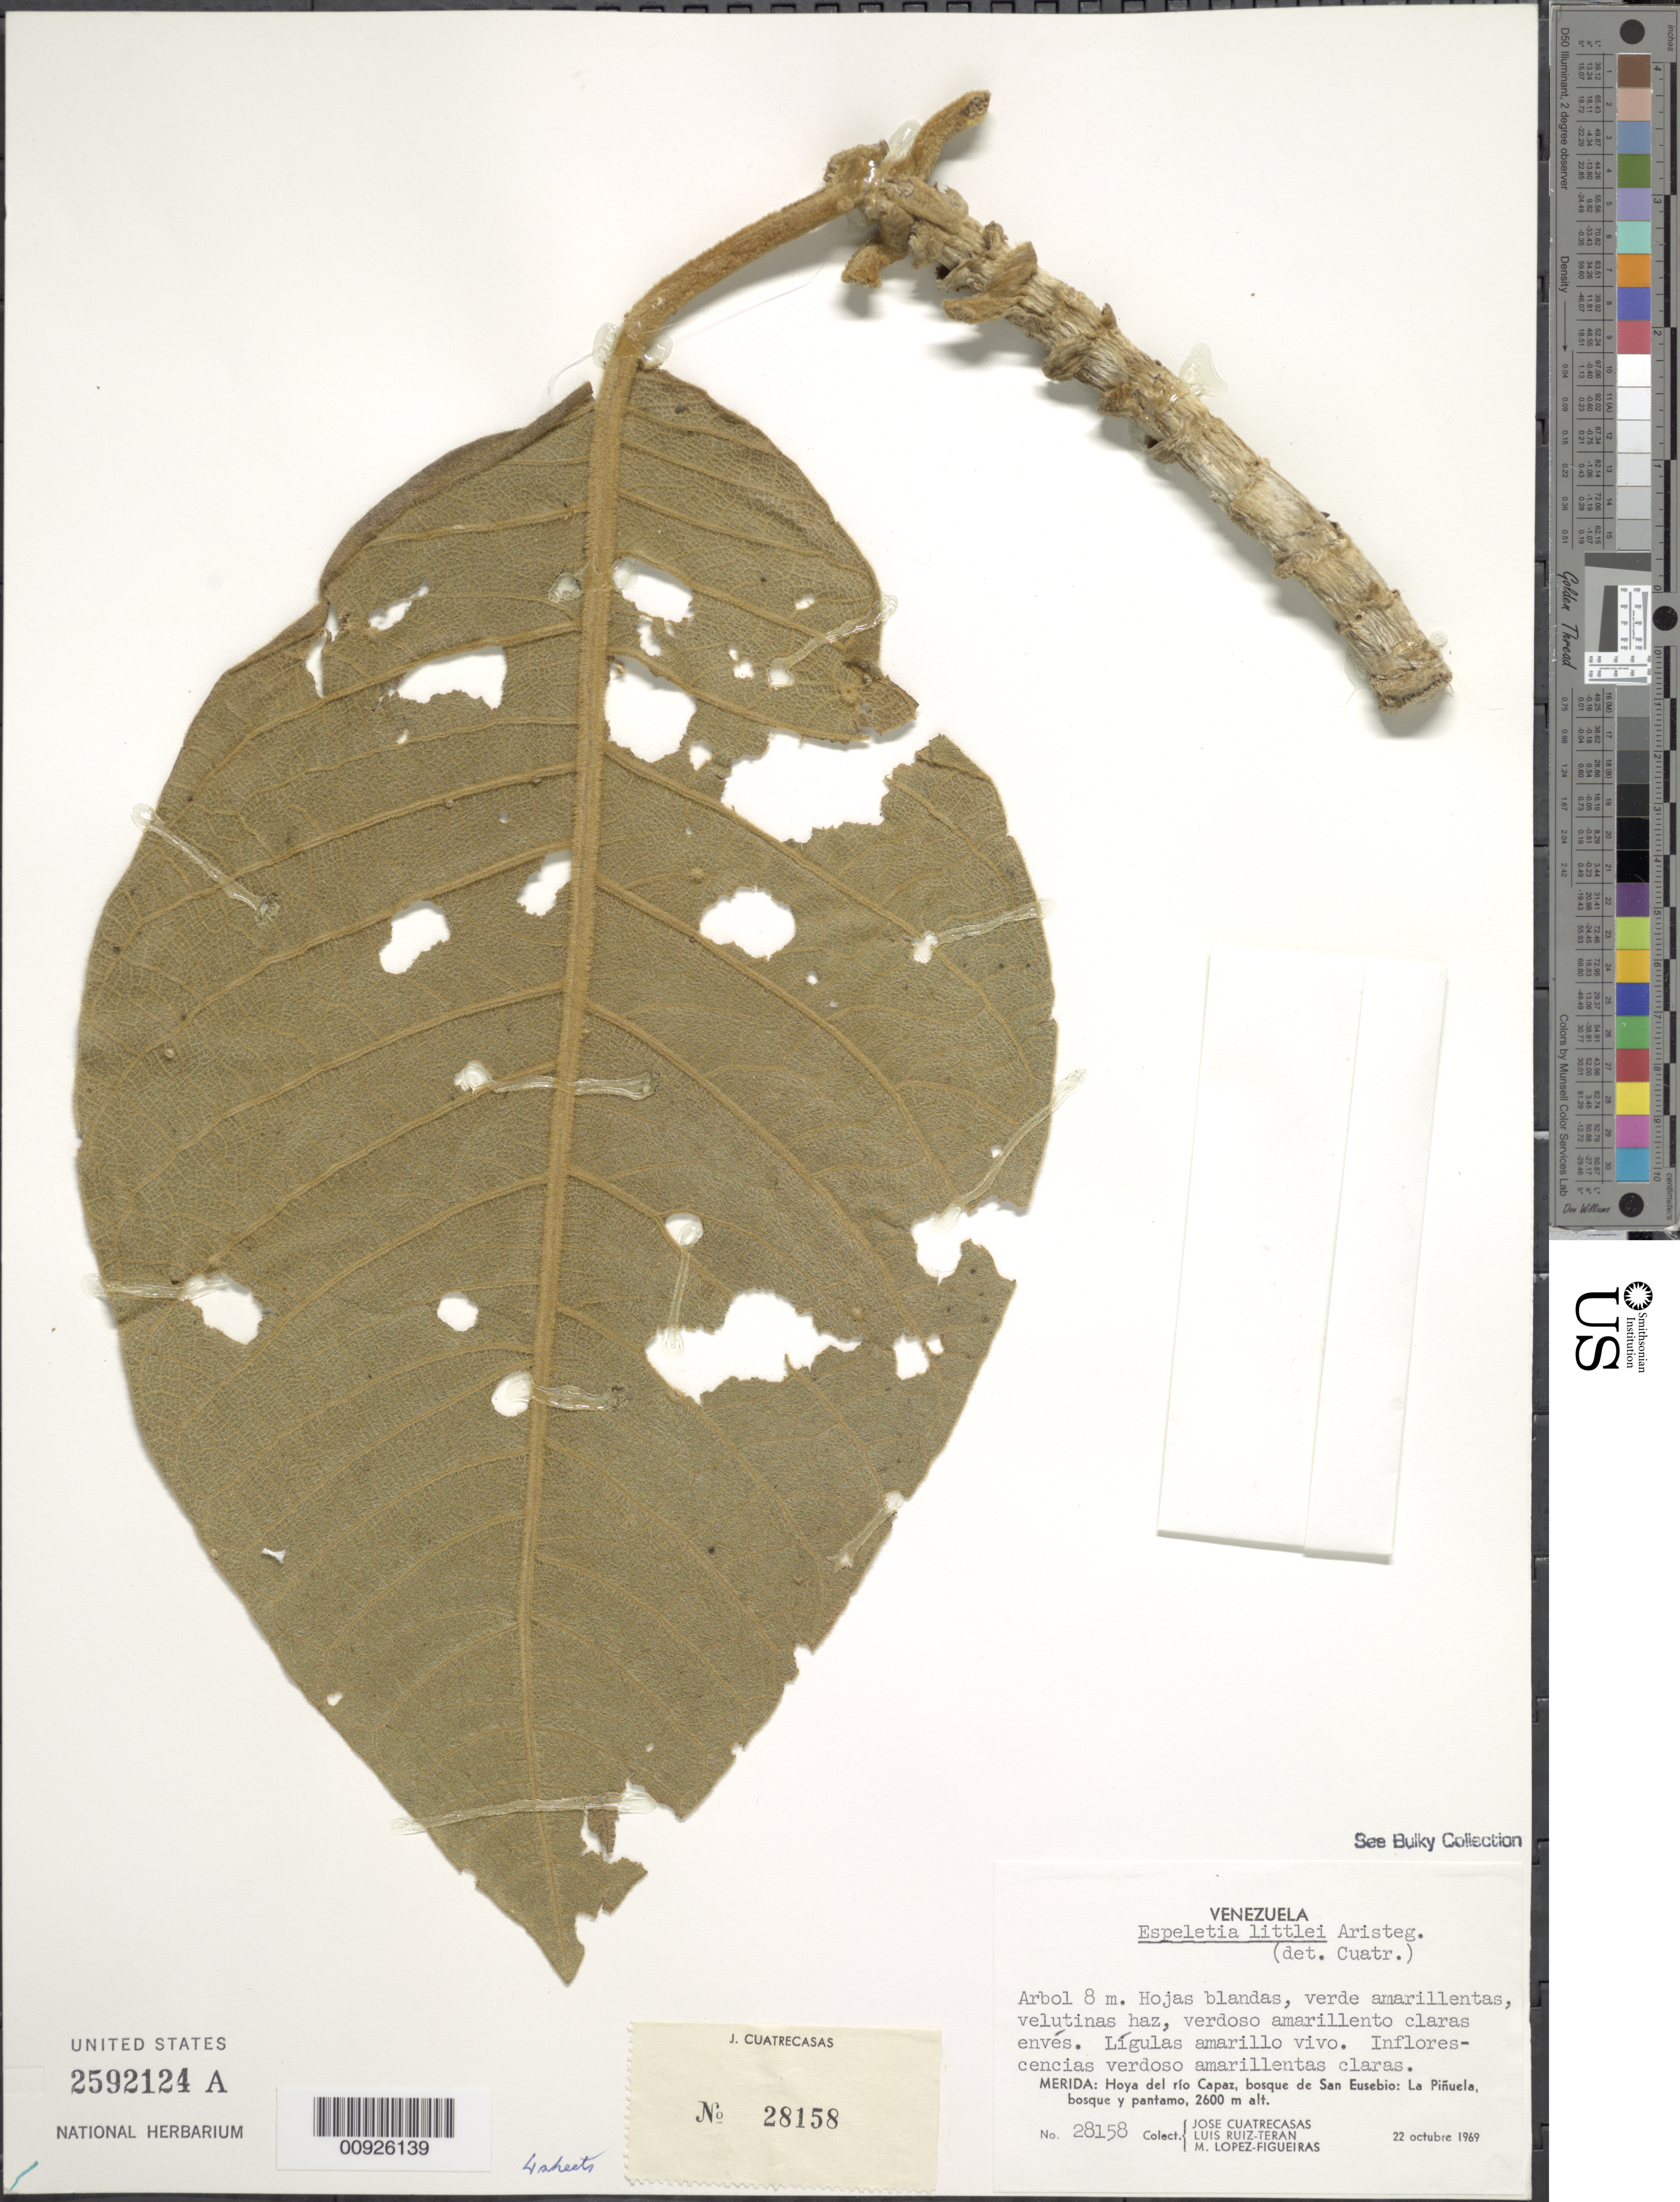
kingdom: Plantae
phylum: Tracheophyta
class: Magnoliopsida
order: Asterales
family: Asteraceae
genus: Carramboa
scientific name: Carramboa badilloi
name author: (Cuatrec.) Cuatrec.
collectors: J. Cuatrecasas, L. Teran & M. López Figueiras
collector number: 28158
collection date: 1969-10-22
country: Venezuela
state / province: Mérida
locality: Hoya del rio Capaz, bosque de San Eusebio: La Pinuela, bosque y pantamo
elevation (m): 2600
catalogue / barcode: US 2592124A